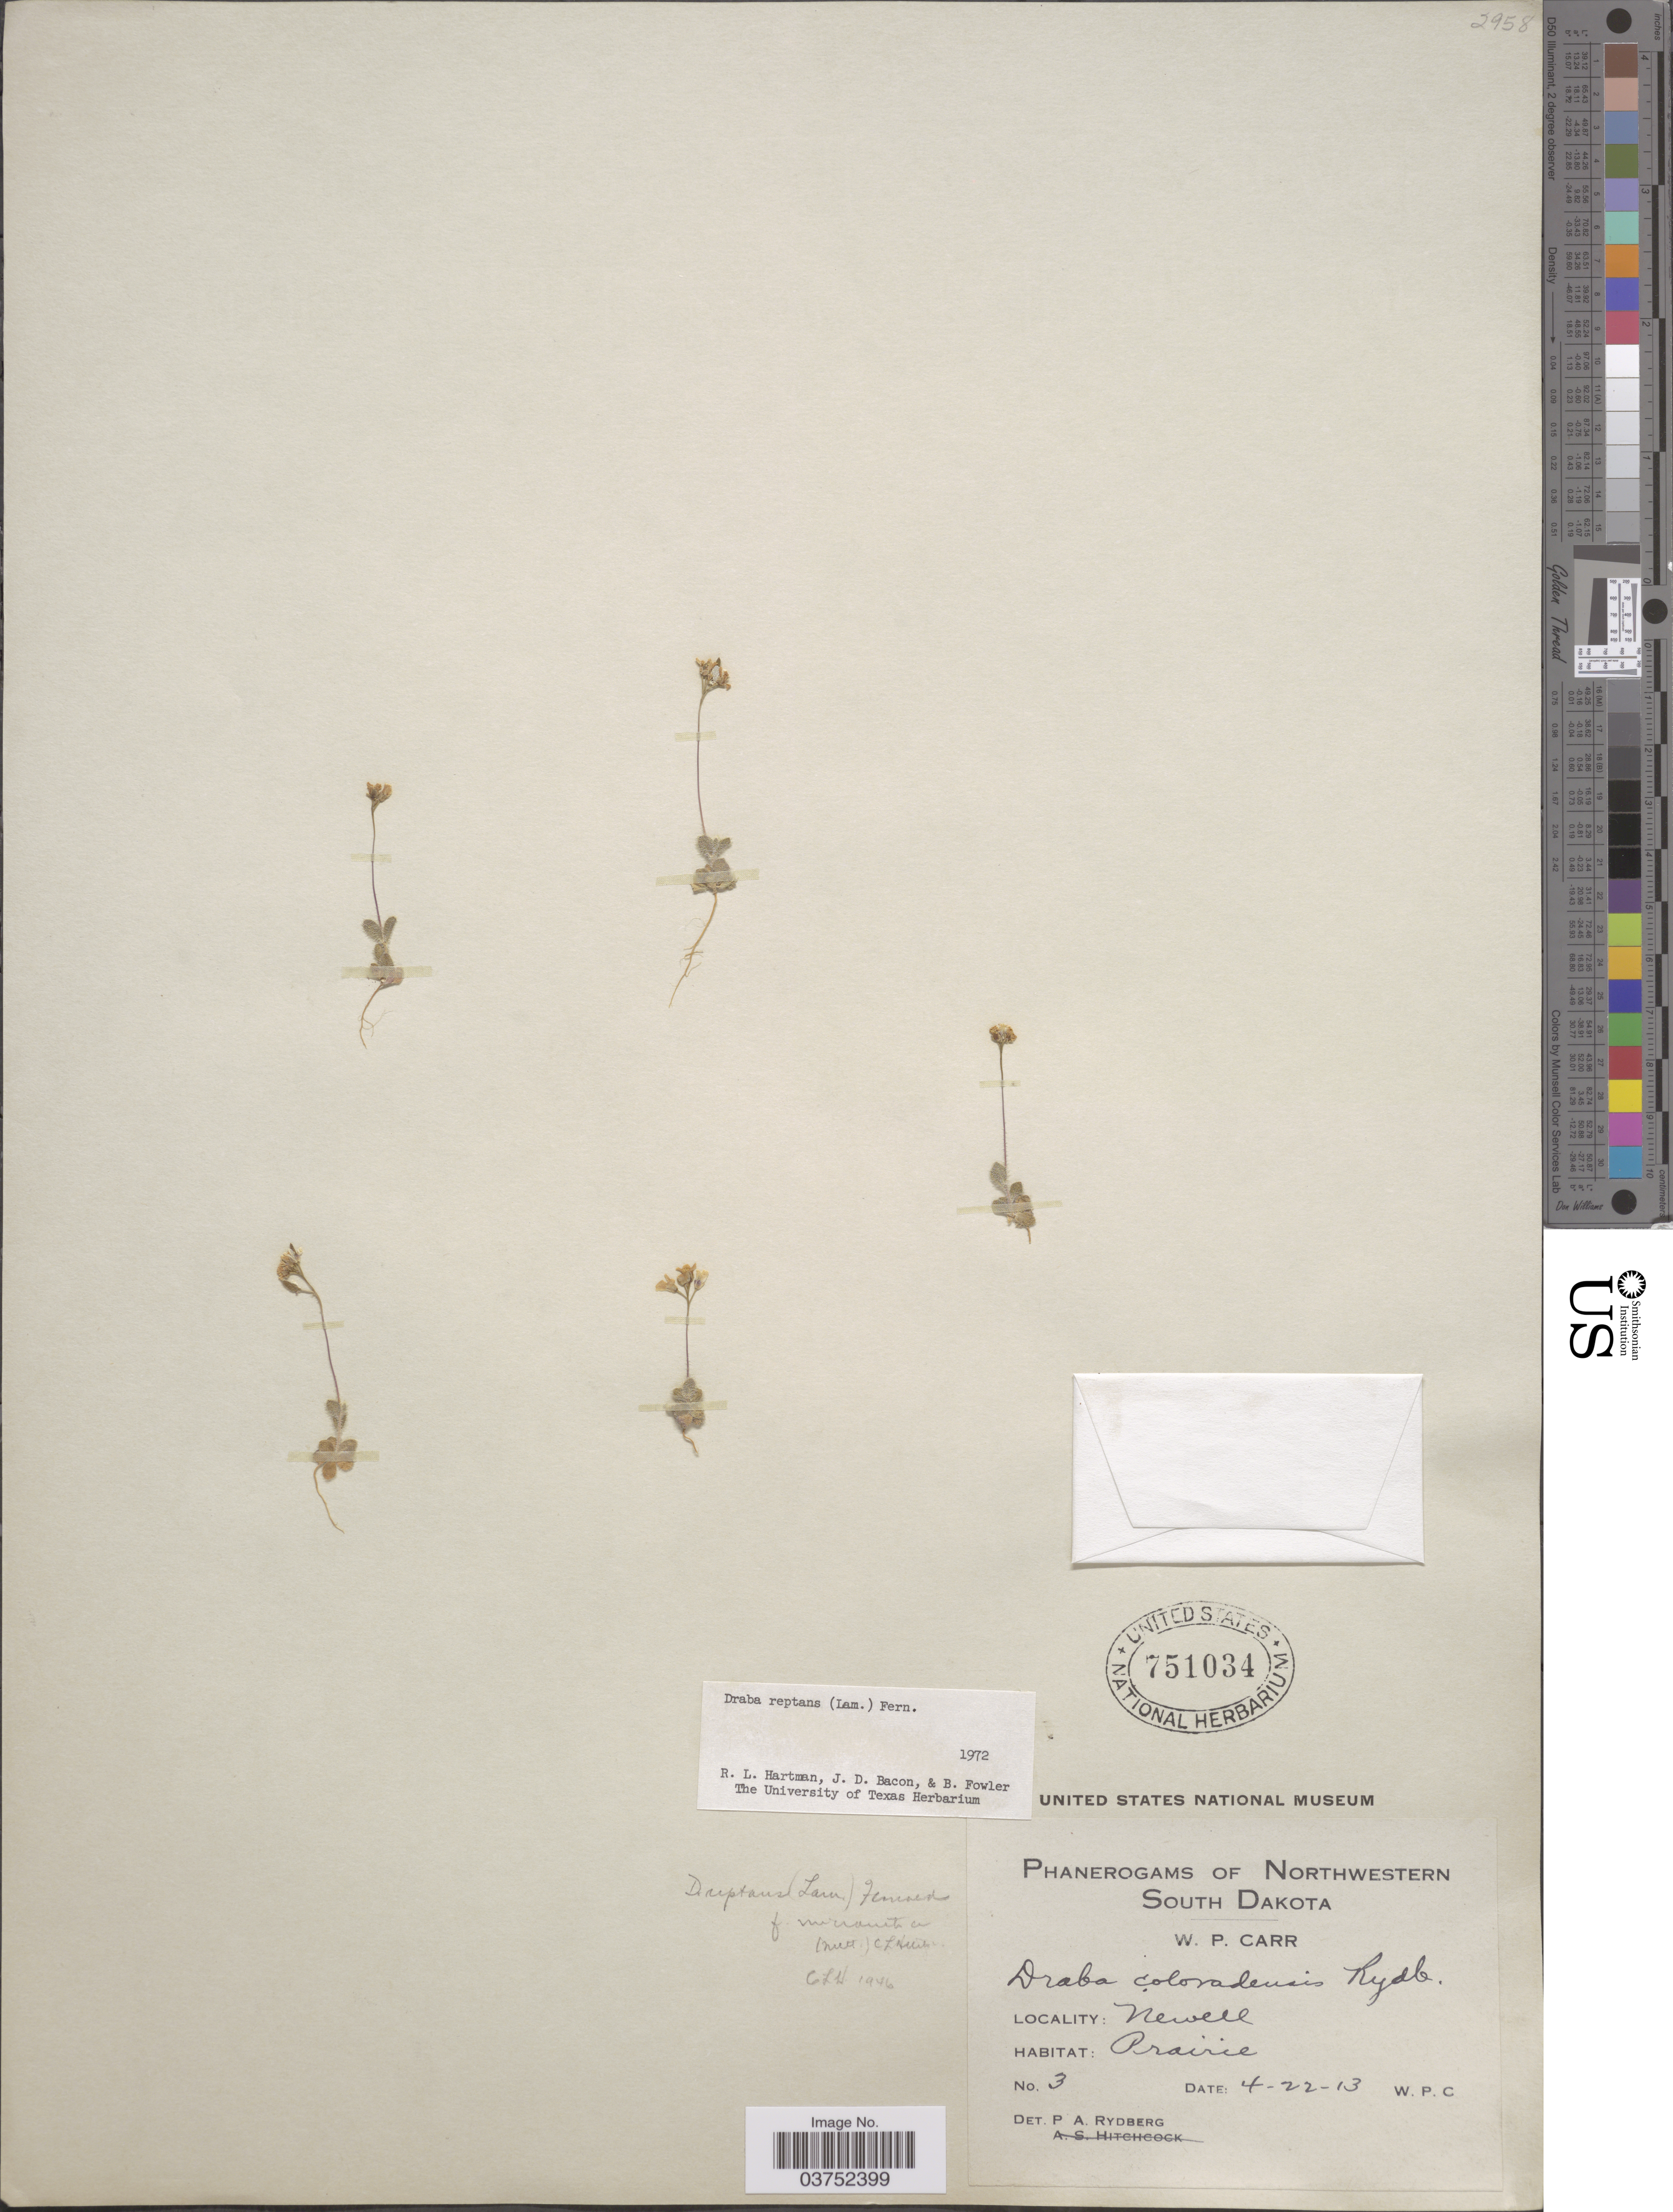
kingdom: Plantae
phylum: Tracheophyta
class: Magnoliopsida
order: Brassicales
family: Brassicaceae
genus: Draba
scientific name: Draba reptans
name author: (Lam.) Fernald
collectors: W. Carr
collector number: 3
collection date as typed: Transcribed d/m/y: 22/4/13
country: United States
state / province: South Dakota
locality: Northwestern South Dakota. Newell.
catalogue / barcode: US 751034